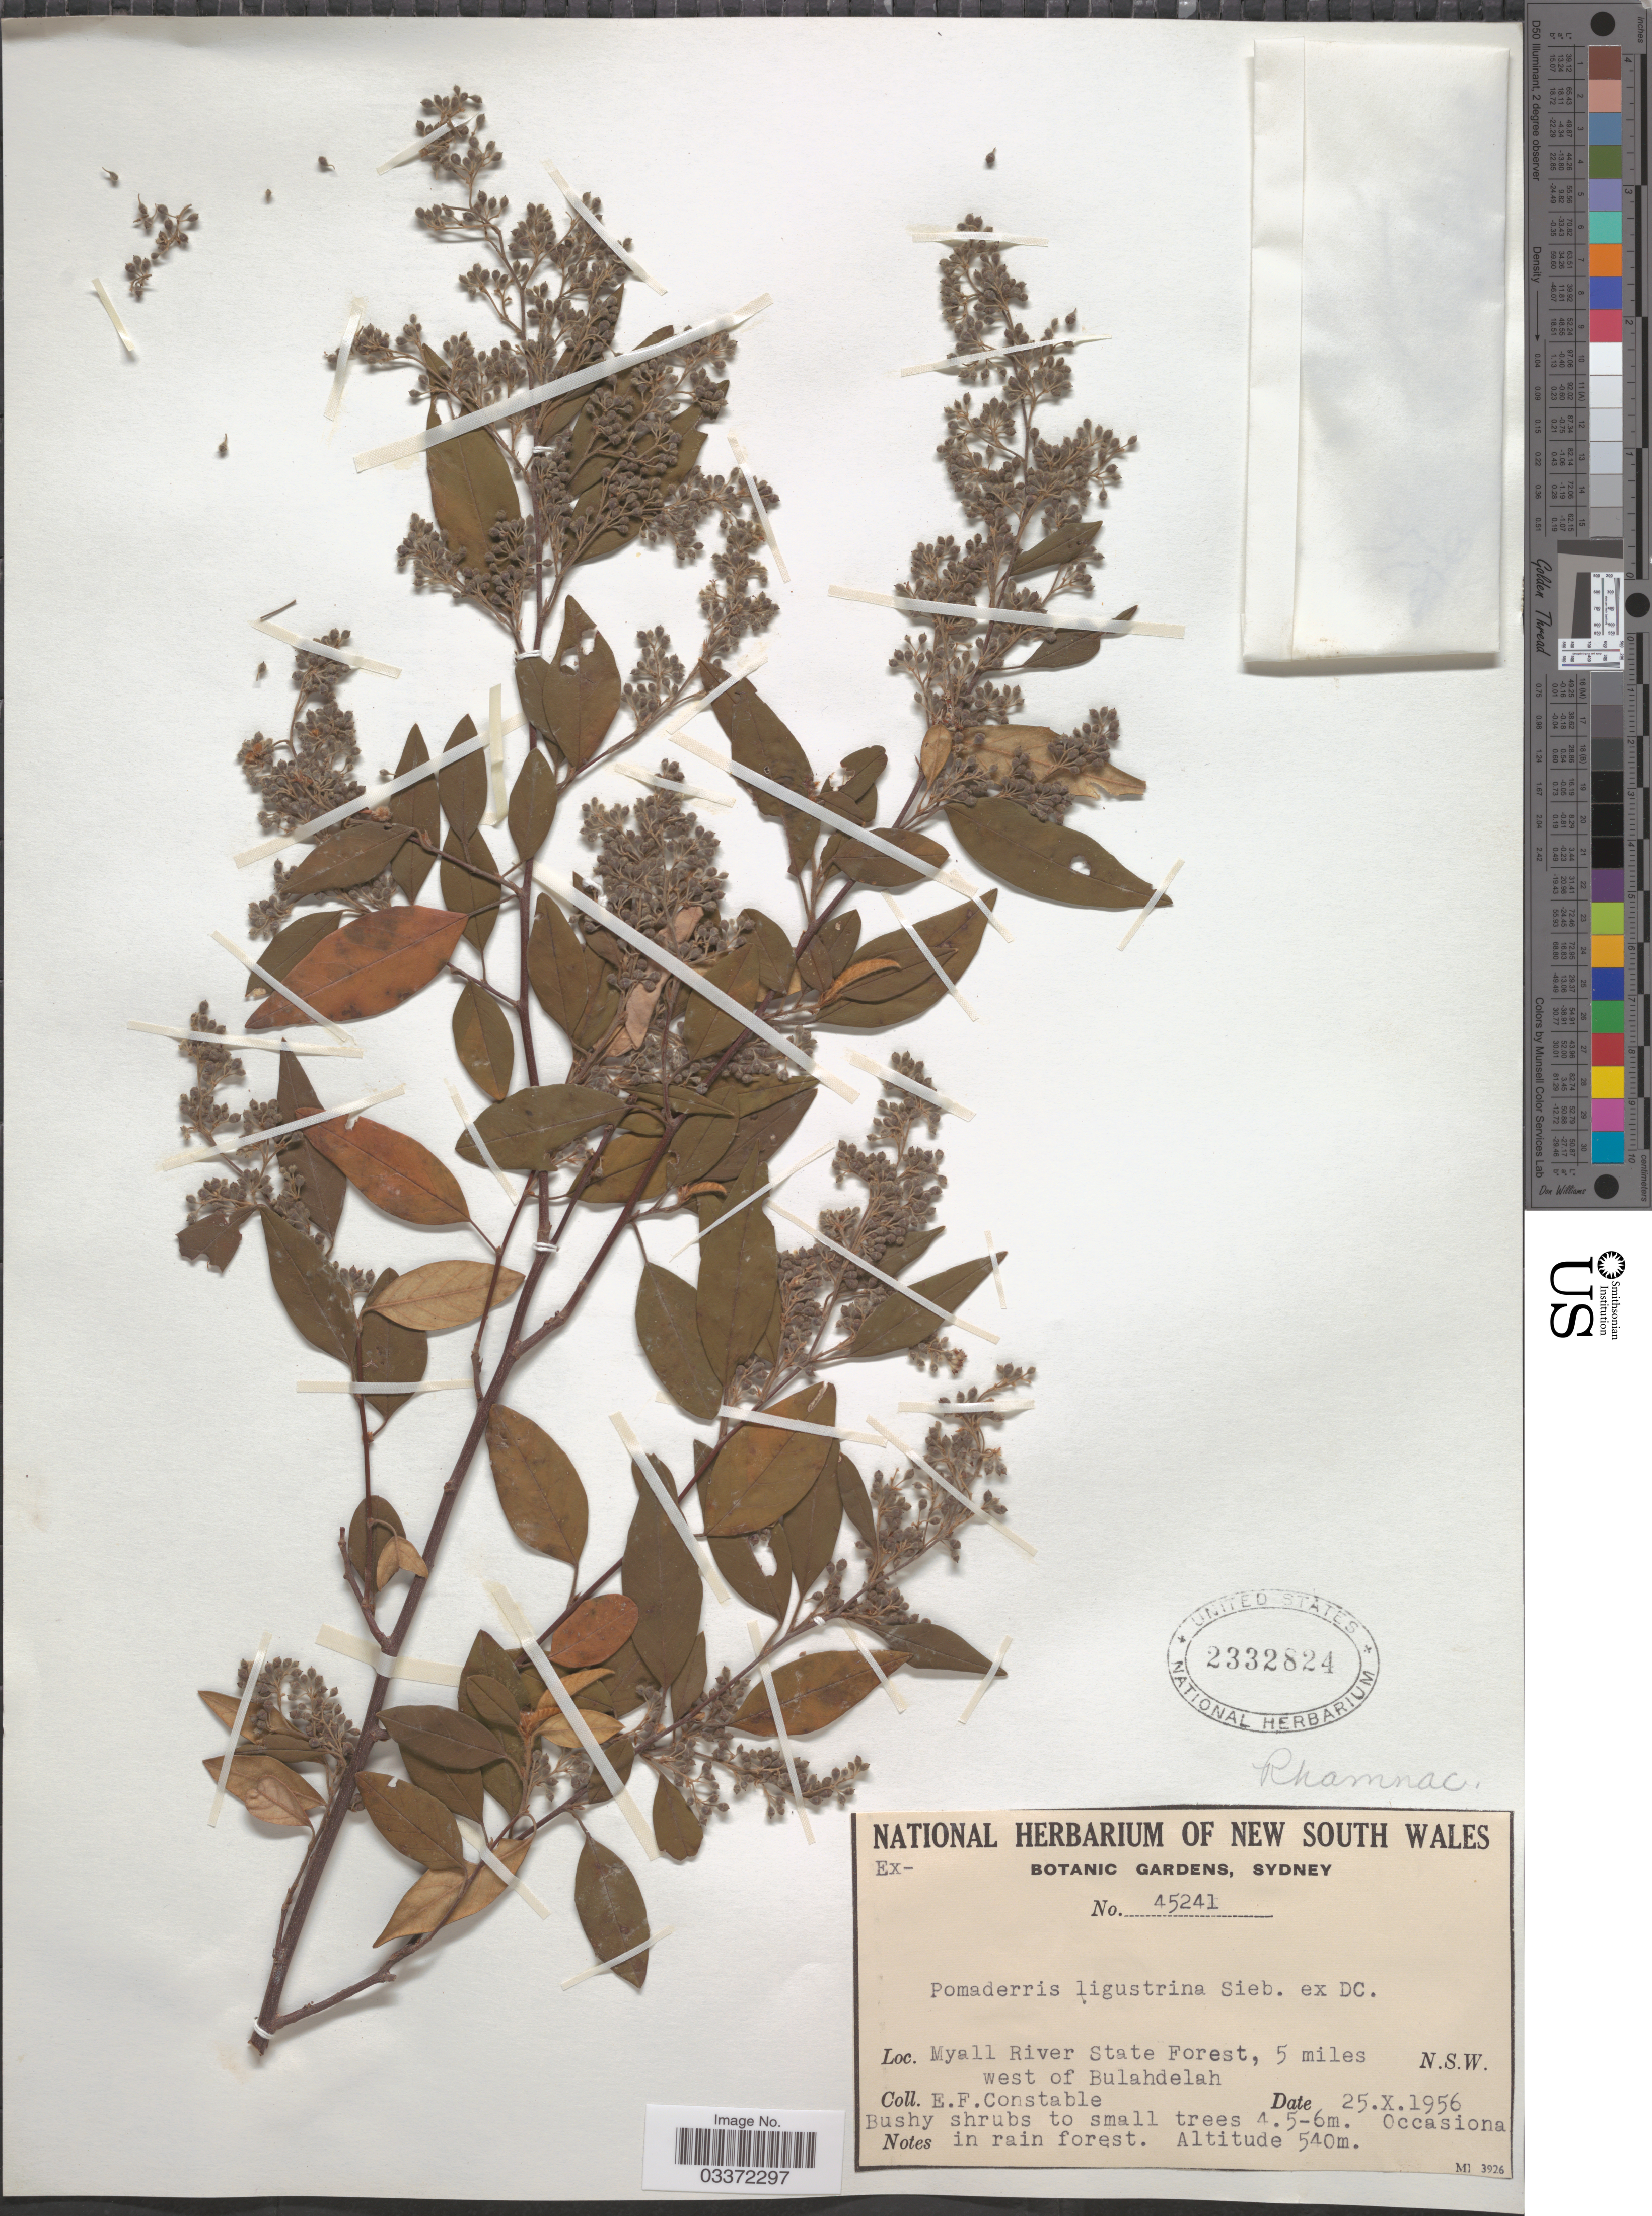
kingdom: Plantae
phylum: Tracheophyta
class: Magnoliopsida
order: Rosales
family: Rhamnaceae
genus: Pomaderris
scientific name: Pomaderris ligustrina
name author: Sieber ex DC.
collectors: E. F. Constable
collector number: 45241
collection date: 1956-10-25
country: Australia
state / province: New South Wales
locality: Myall River State Forest, 5 miles west of Bulahdelah.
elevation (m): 540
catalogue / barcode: US 2332824